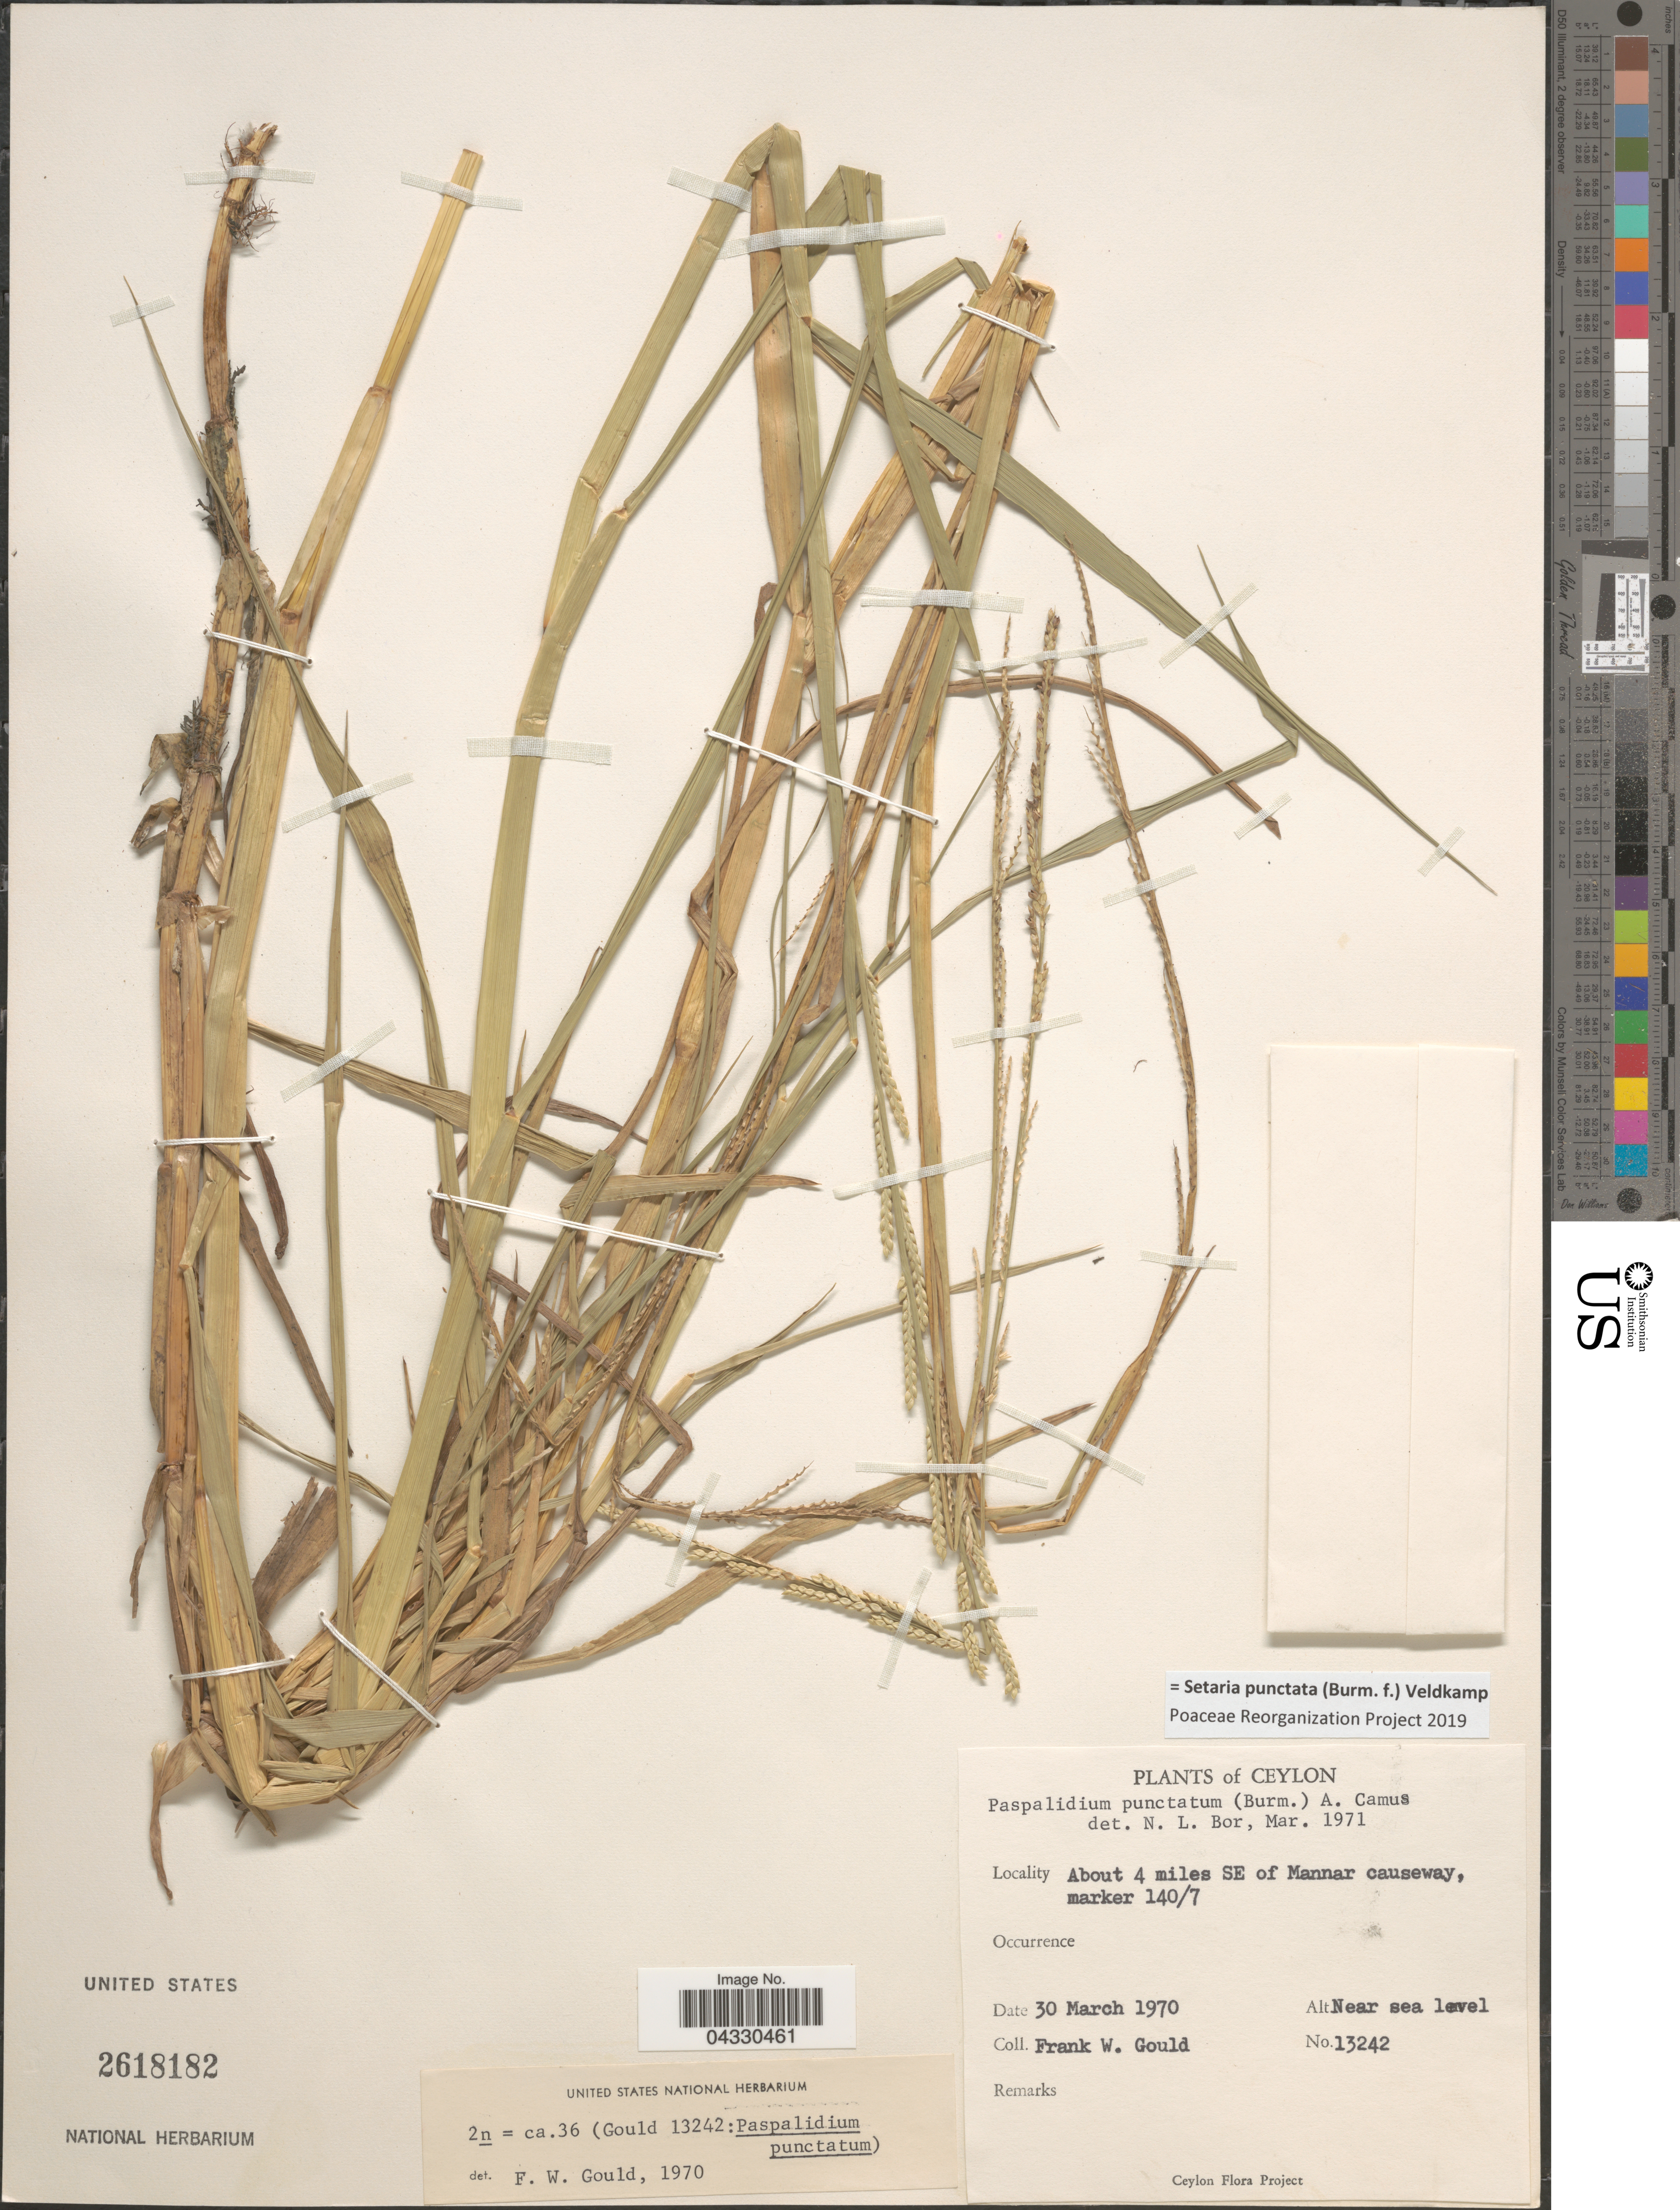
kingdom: Plantae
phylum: Tracheophyta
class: Liliopsida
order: Poales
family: Poaceae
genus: Setaria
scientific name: Setaria punctata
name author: (Burm. f.) Veldkamp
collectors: F. W. Gould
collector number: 13242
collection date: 1970-03-30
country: Sri Lanka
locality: Ceylon. About 4 miles SE of Mannar causeway, marker 140/7.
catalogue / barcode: US 2618182